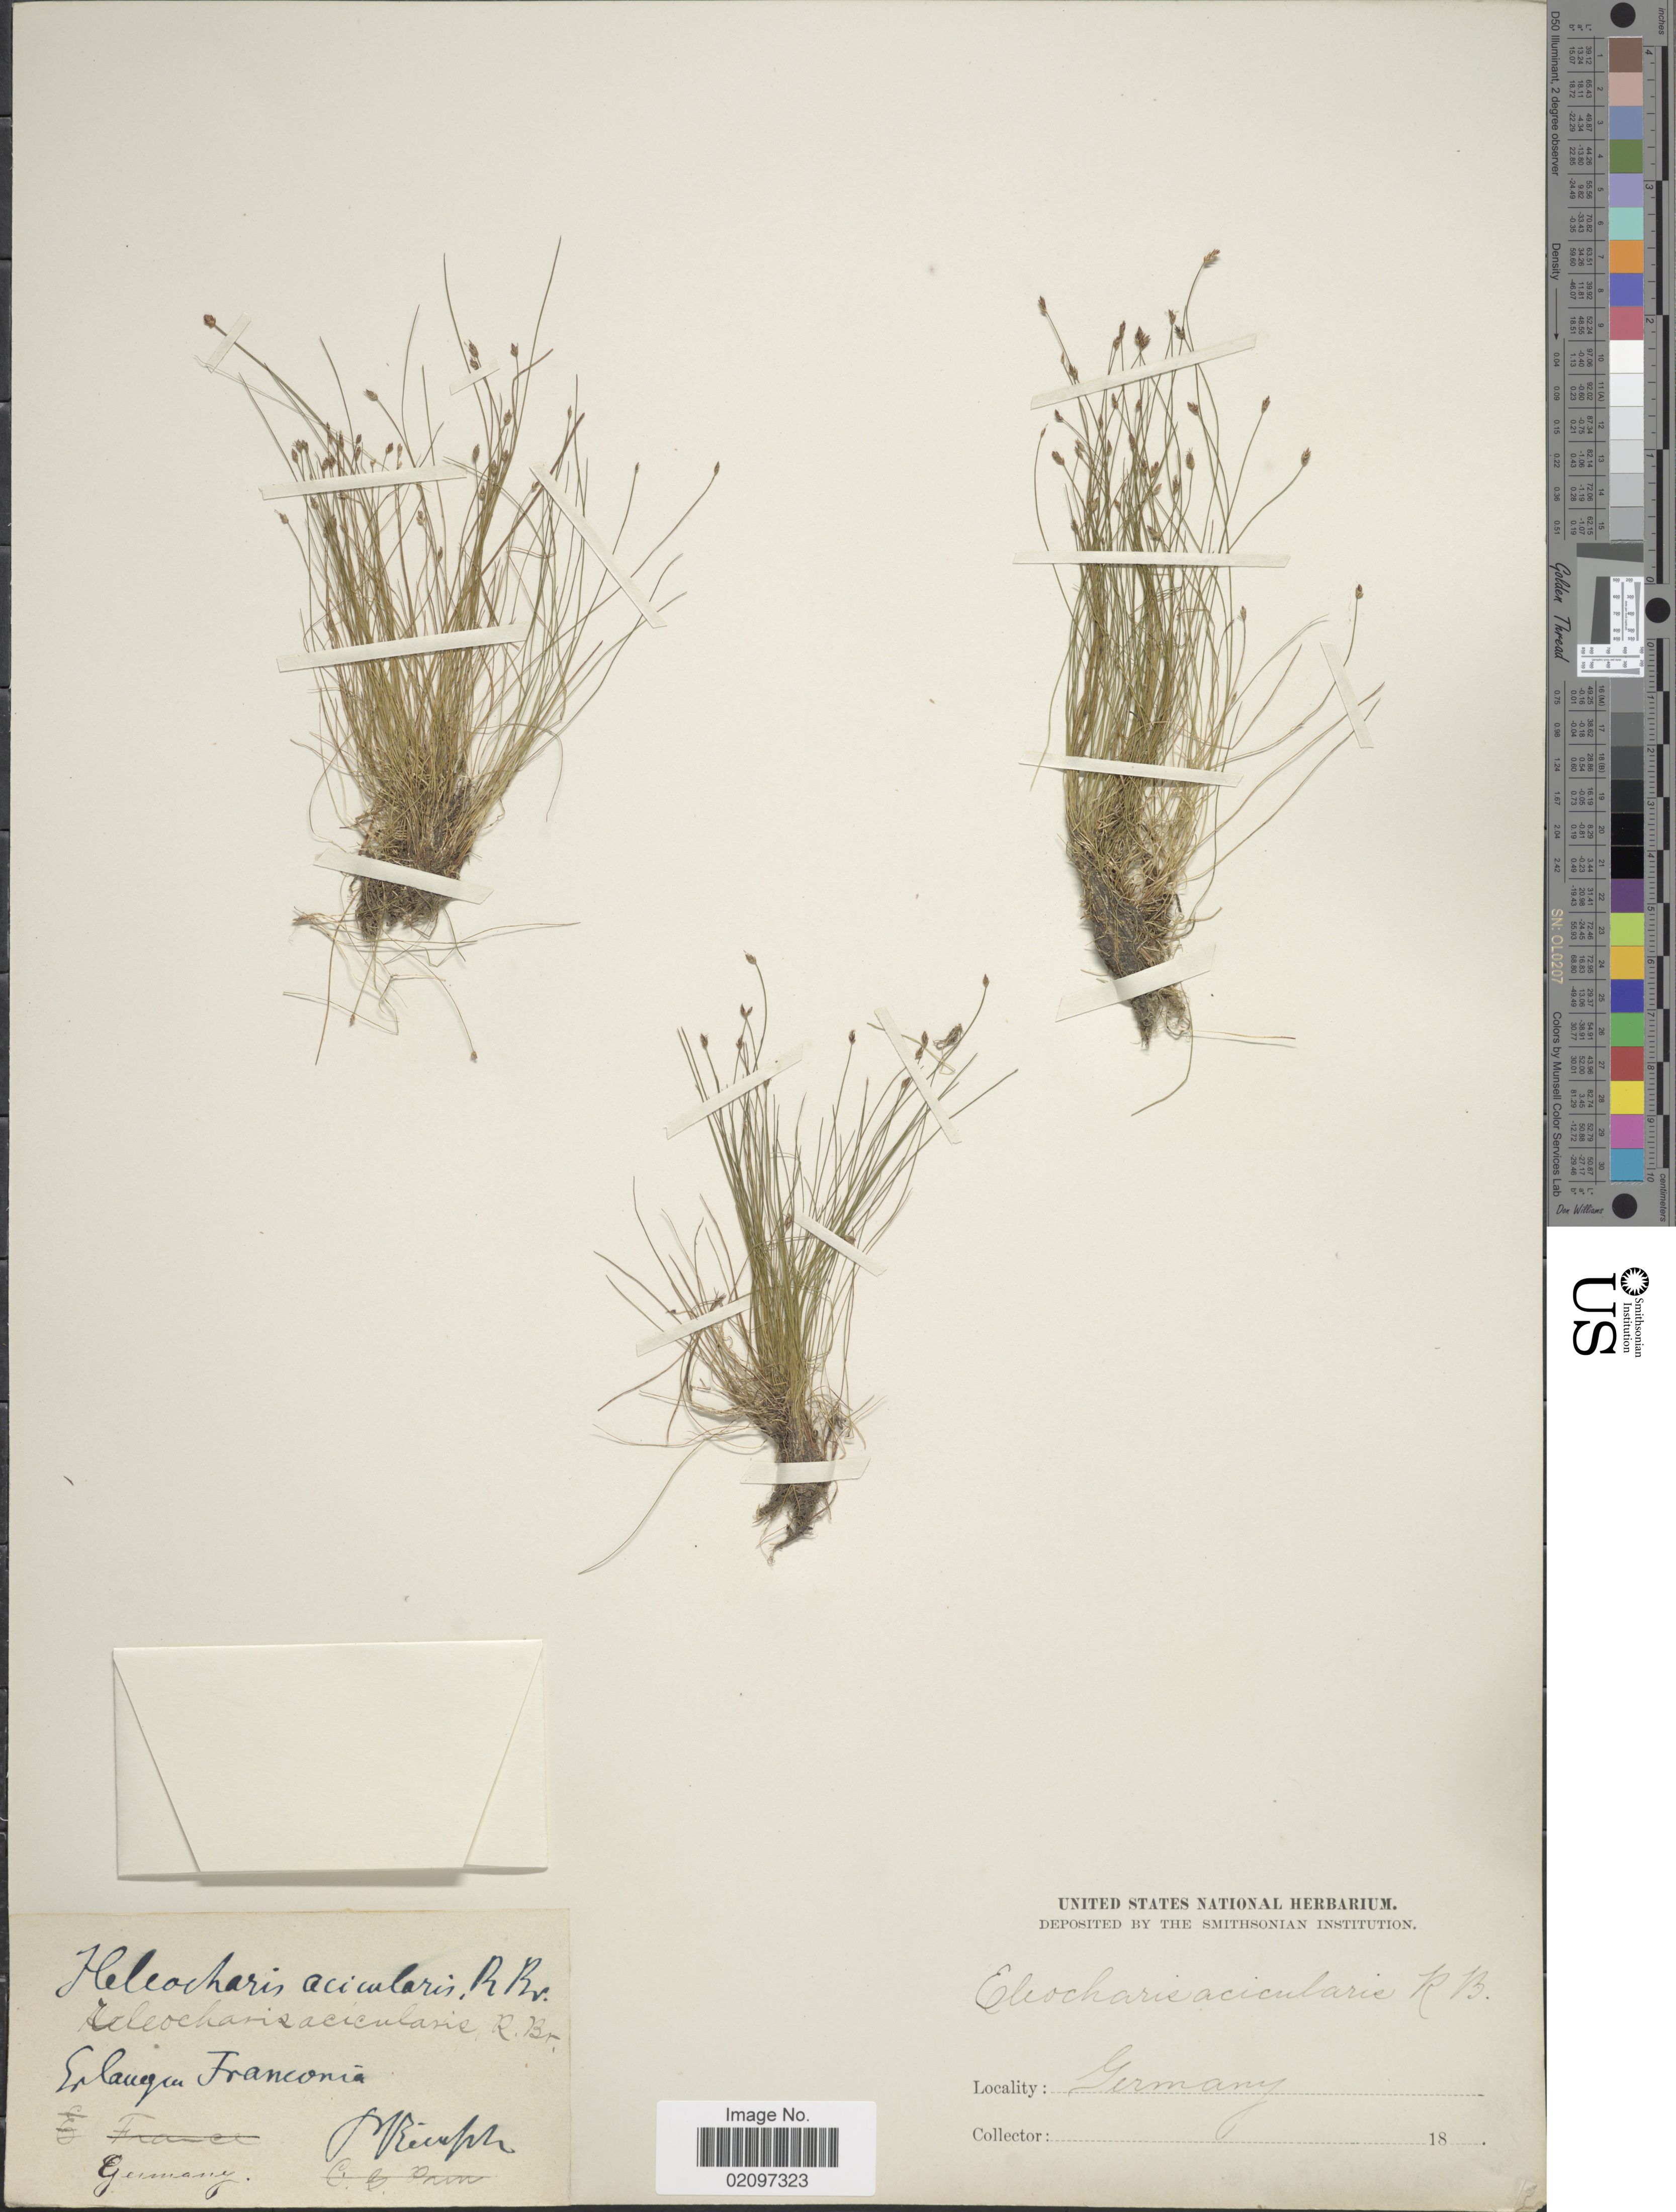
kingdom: Plantae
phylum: Tracheophyta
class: Liliopsida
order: Poales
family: Cyperaceae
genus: Eleocharis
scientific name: Eleocharis acicularis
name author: (L.) Roem. & Schult.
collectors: P.F. Reinsch (herbarium)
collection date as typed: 18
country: Germany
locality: Erlangen Franconia.